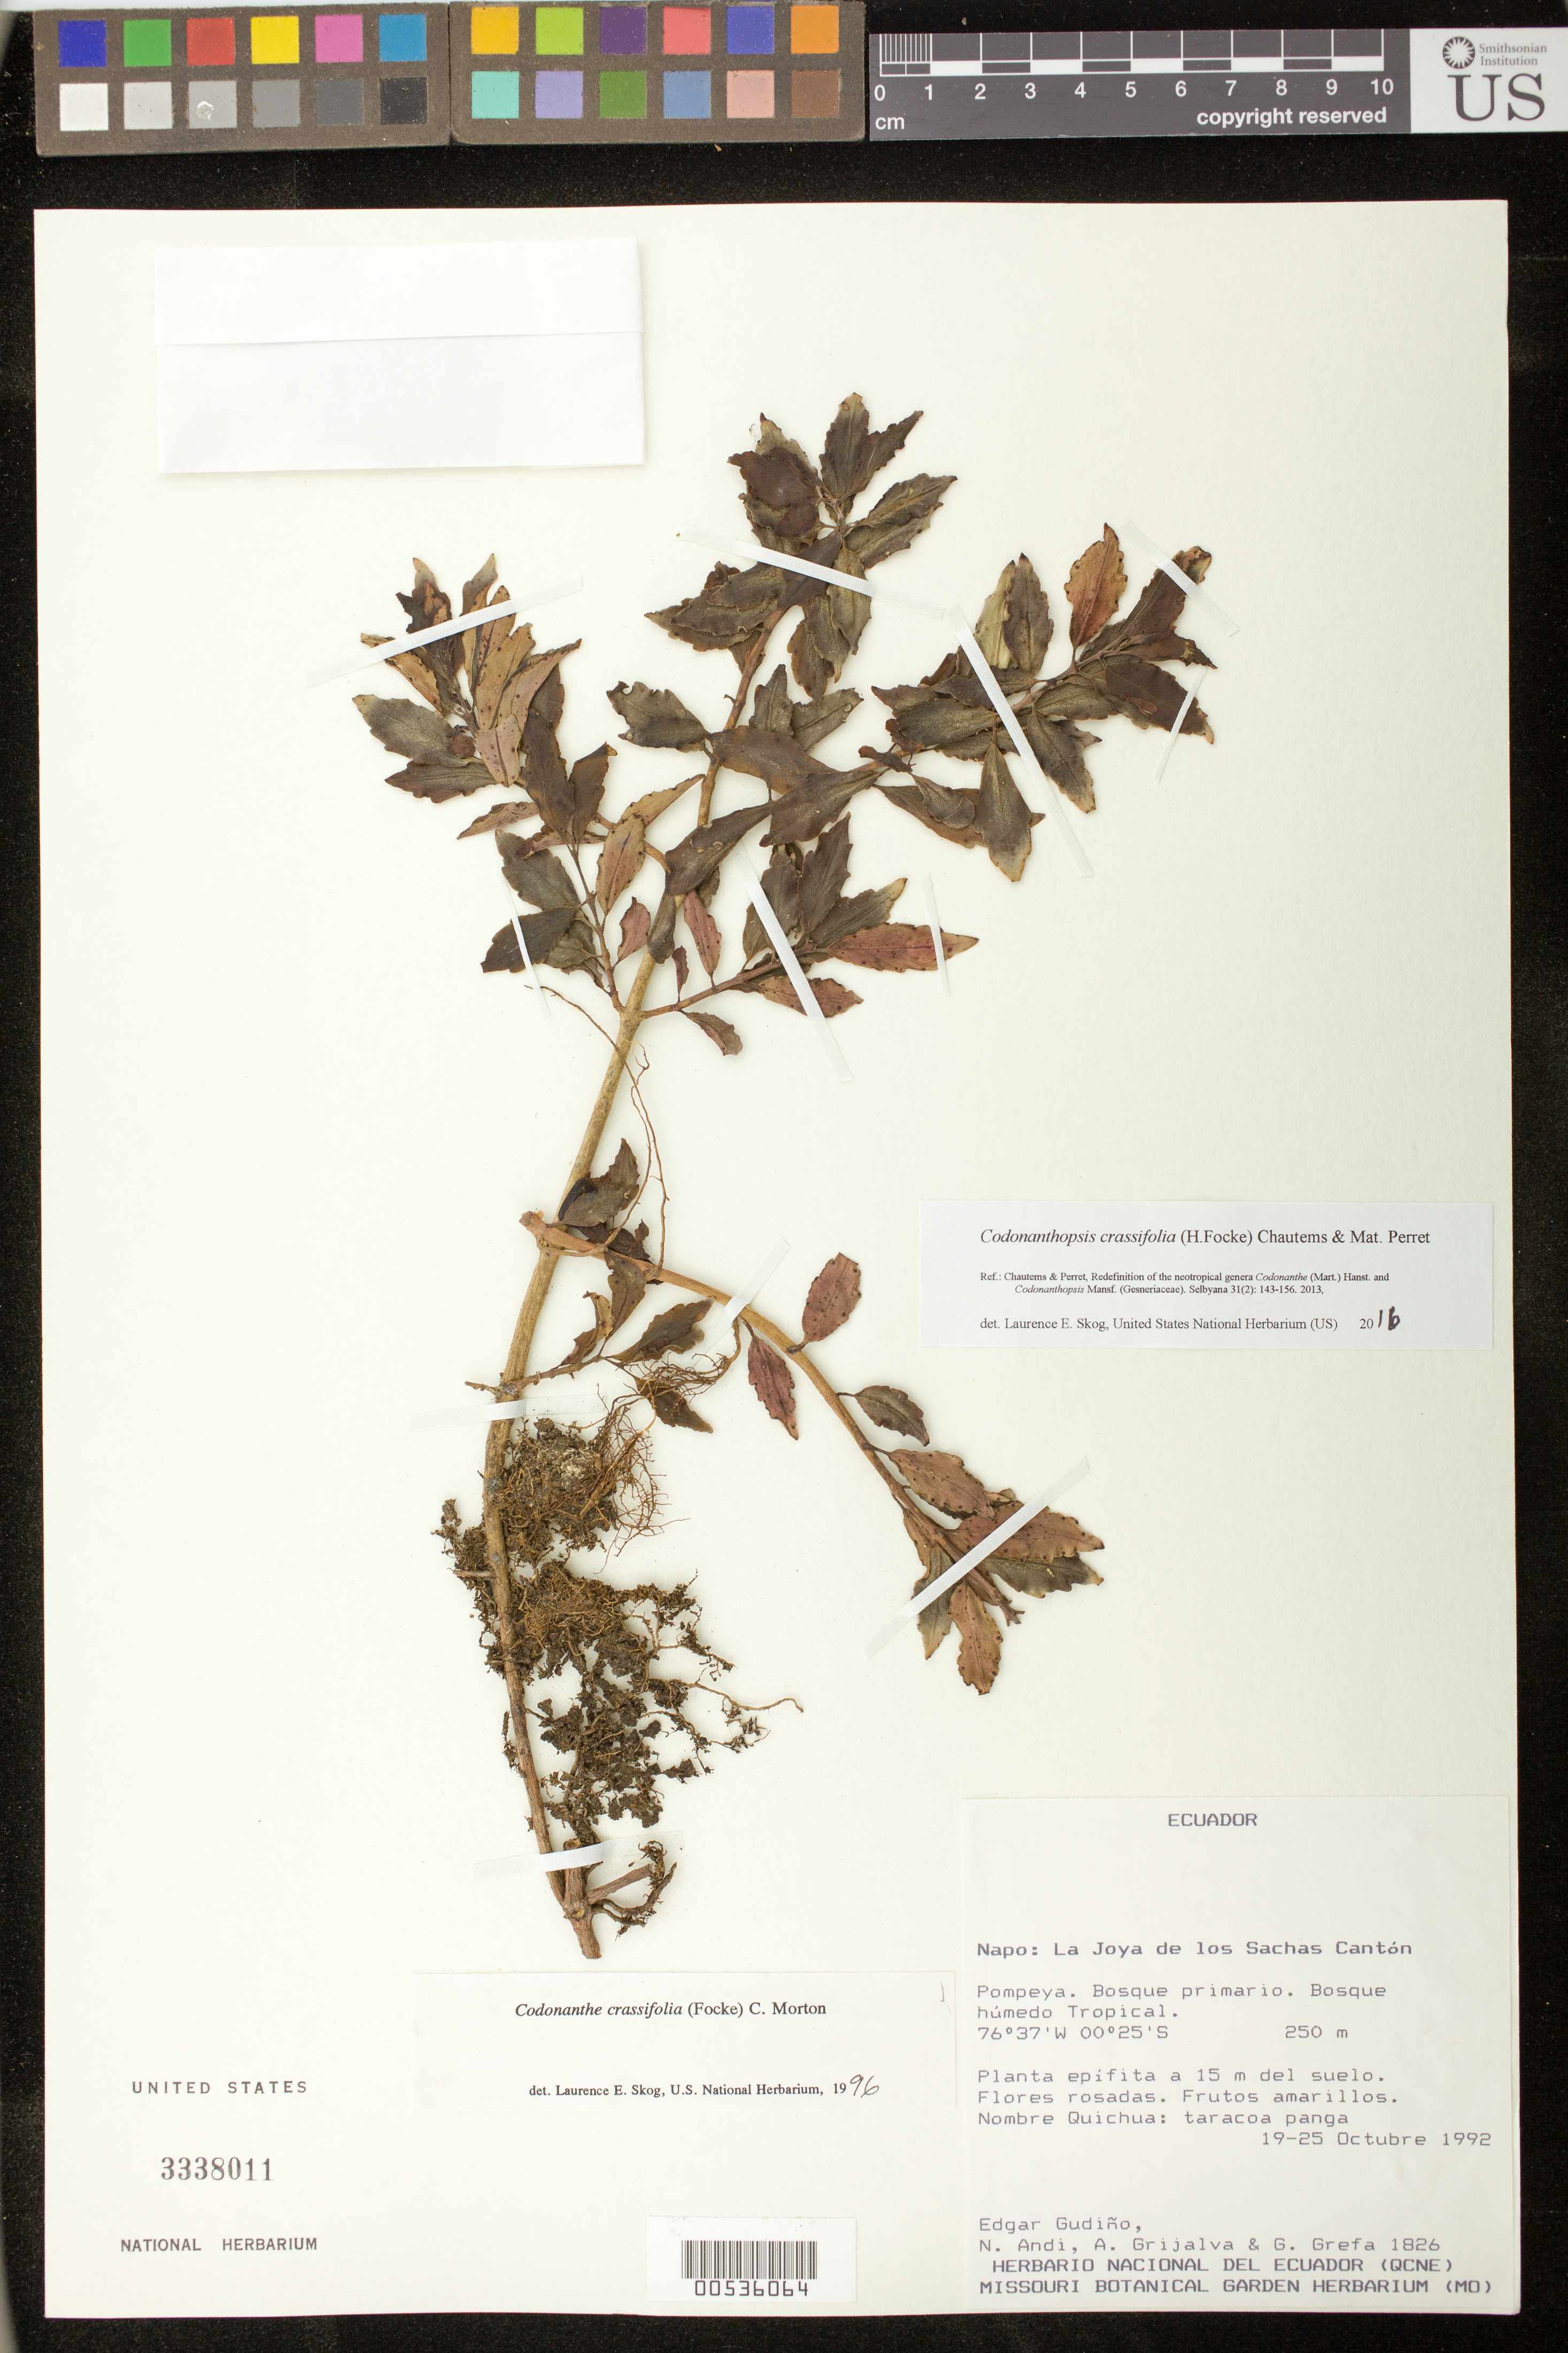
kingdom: Plantae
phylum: Tracheophyta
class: Magnoliopsida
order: Lamiales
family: Gesneriaceae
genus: Codonanthopsis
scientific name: Codonanthopsis crassifolia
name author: (H. Focke) Chautems & Mat.Perret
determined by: Skog, Laurence E.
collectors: E. Gudiño, N. Andi, A. Grijalva P. & G. Grefa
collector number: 1826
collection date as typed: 19-25 Oct 1992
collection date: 1992-10-19/1992-10-25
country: Ecuador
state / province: Napo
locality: La Joya de los Sachas Cantón, Pompeya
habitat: Bosque primario; bosque húmedo tropical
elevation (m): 250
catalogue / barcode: US 3338011